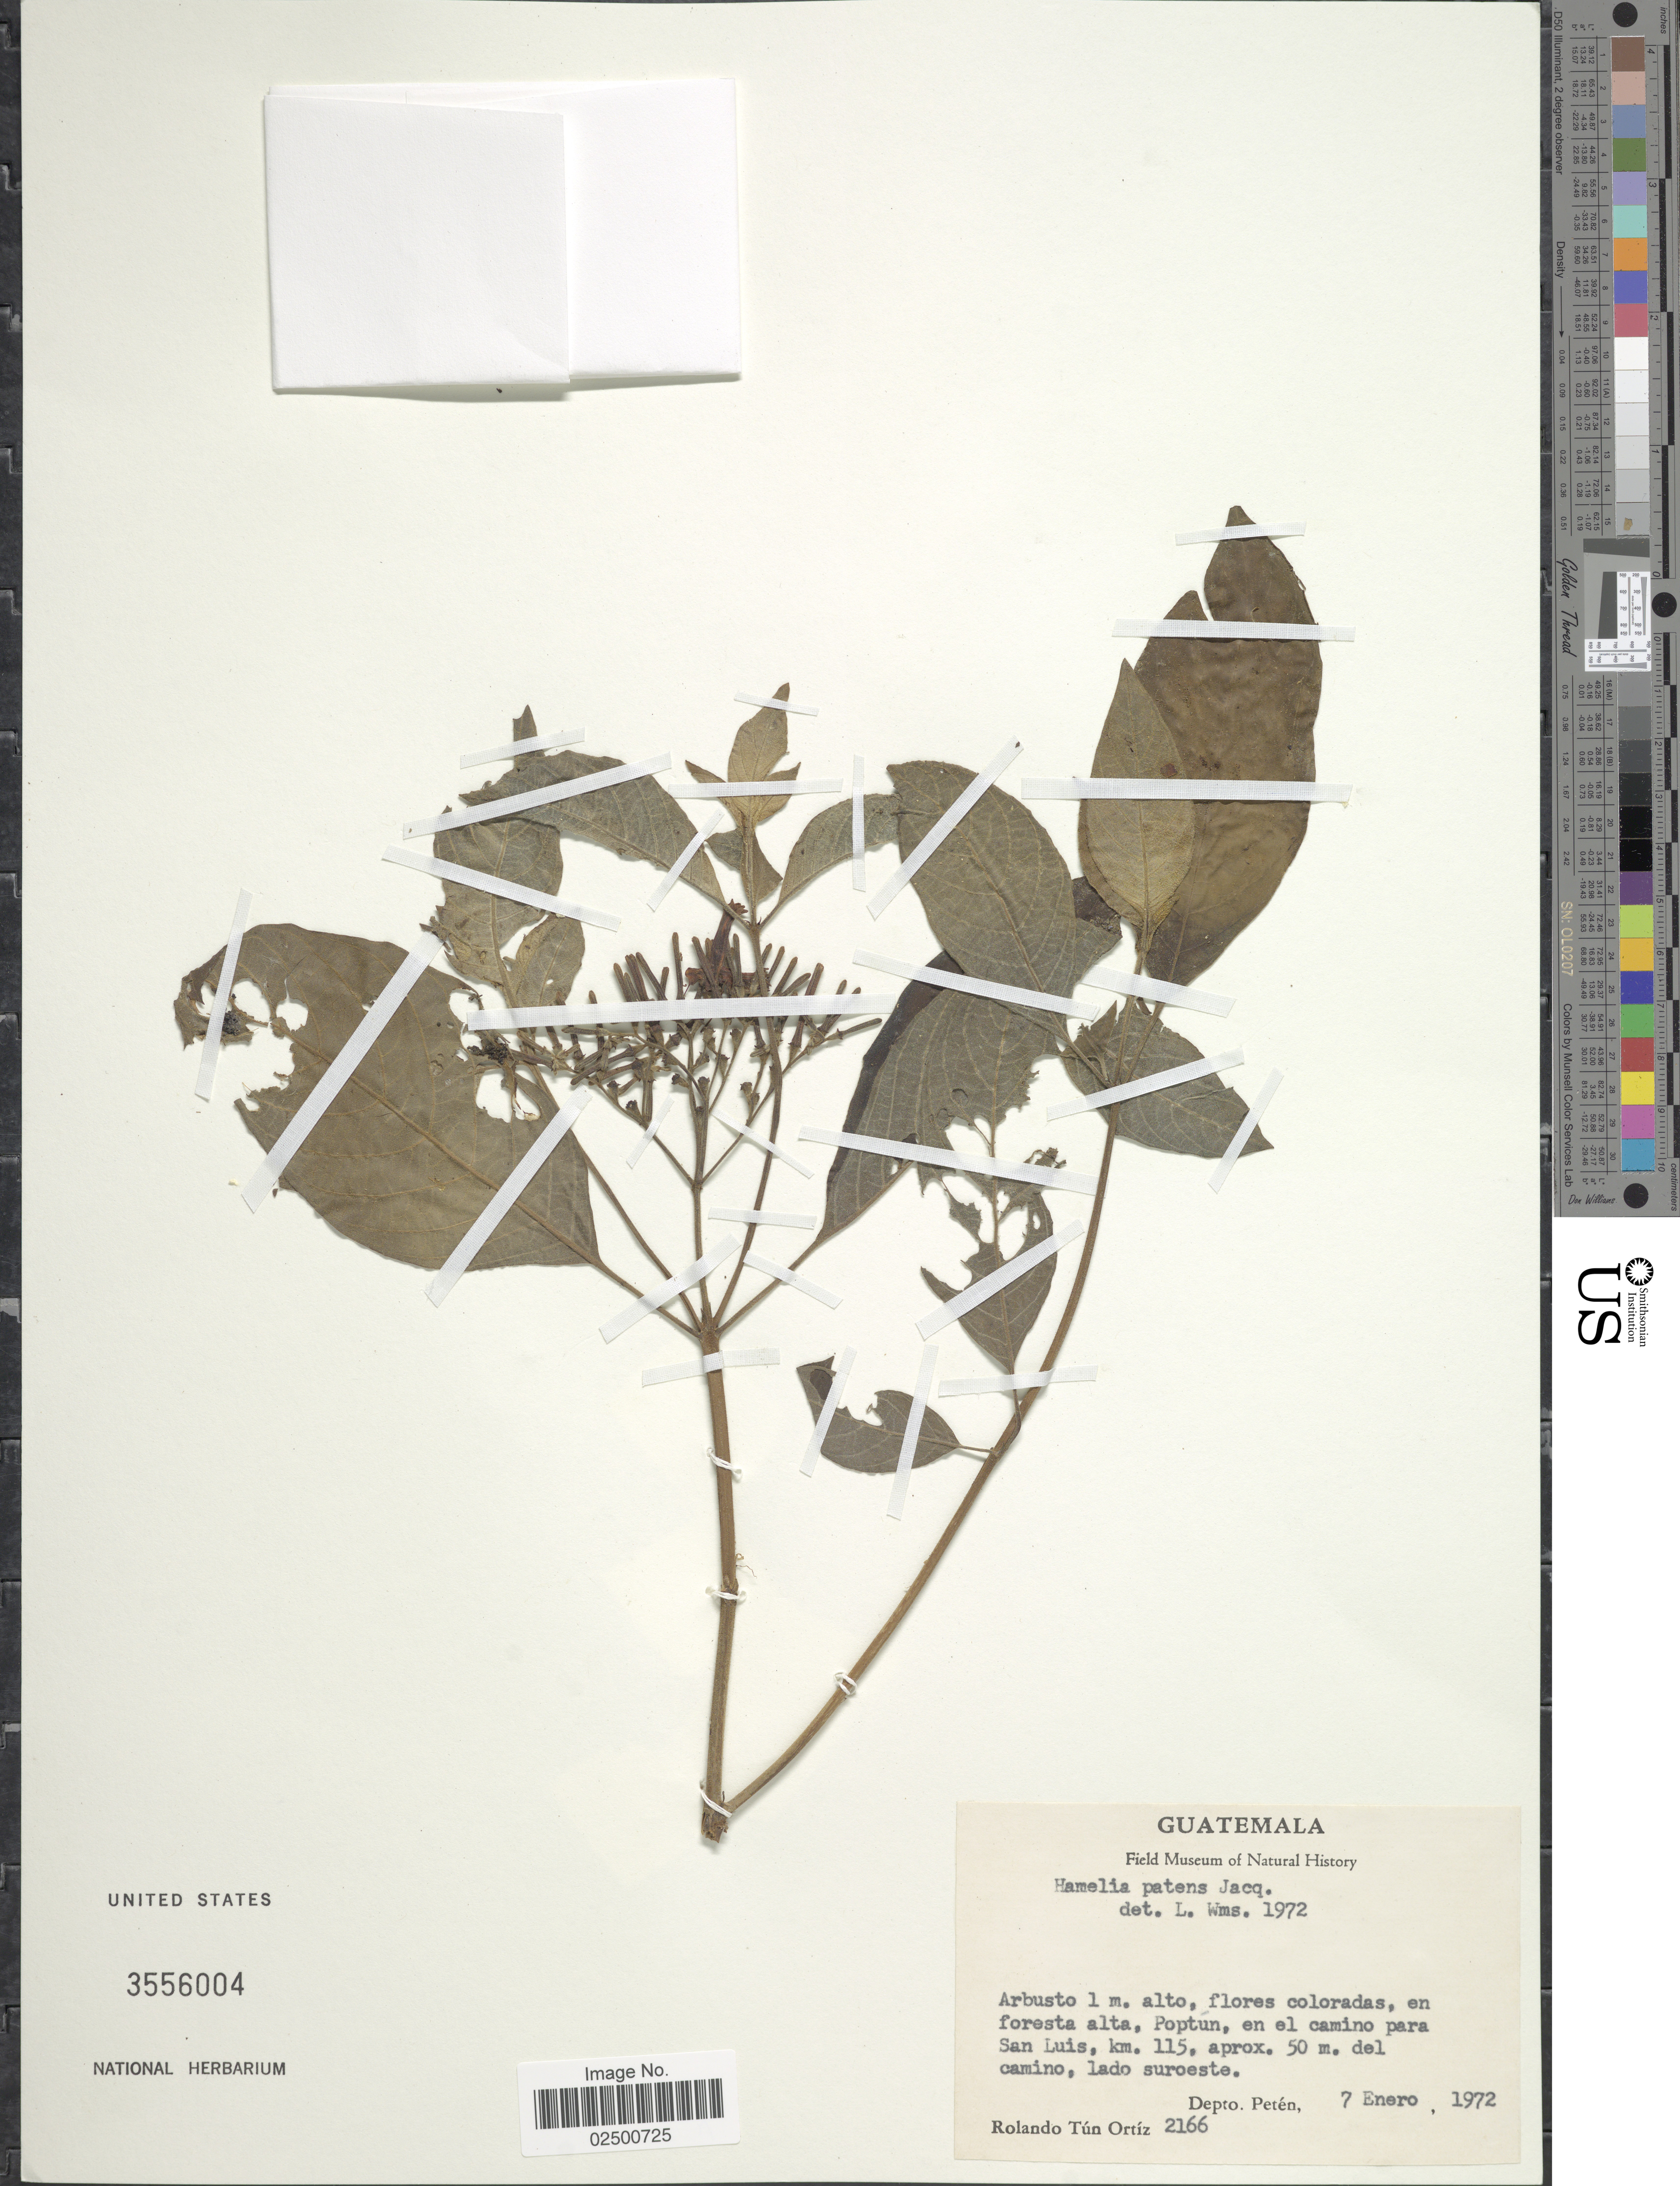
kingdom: Plantae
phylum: Tracheophyta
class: Magnoliopsida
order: Gentianales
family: Rubiaceae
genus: Hamelia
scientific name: Hamelia patens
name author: Jacq.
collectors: R. T. Ortíz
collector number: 2166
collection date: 1972-01-07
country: Guatemala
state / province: El Petén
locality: Poptun, en el camino para San Luis, km. 115, approx. 50 m. del camino, lado suroeste. Depto. Peten.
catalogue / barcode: US 3556004